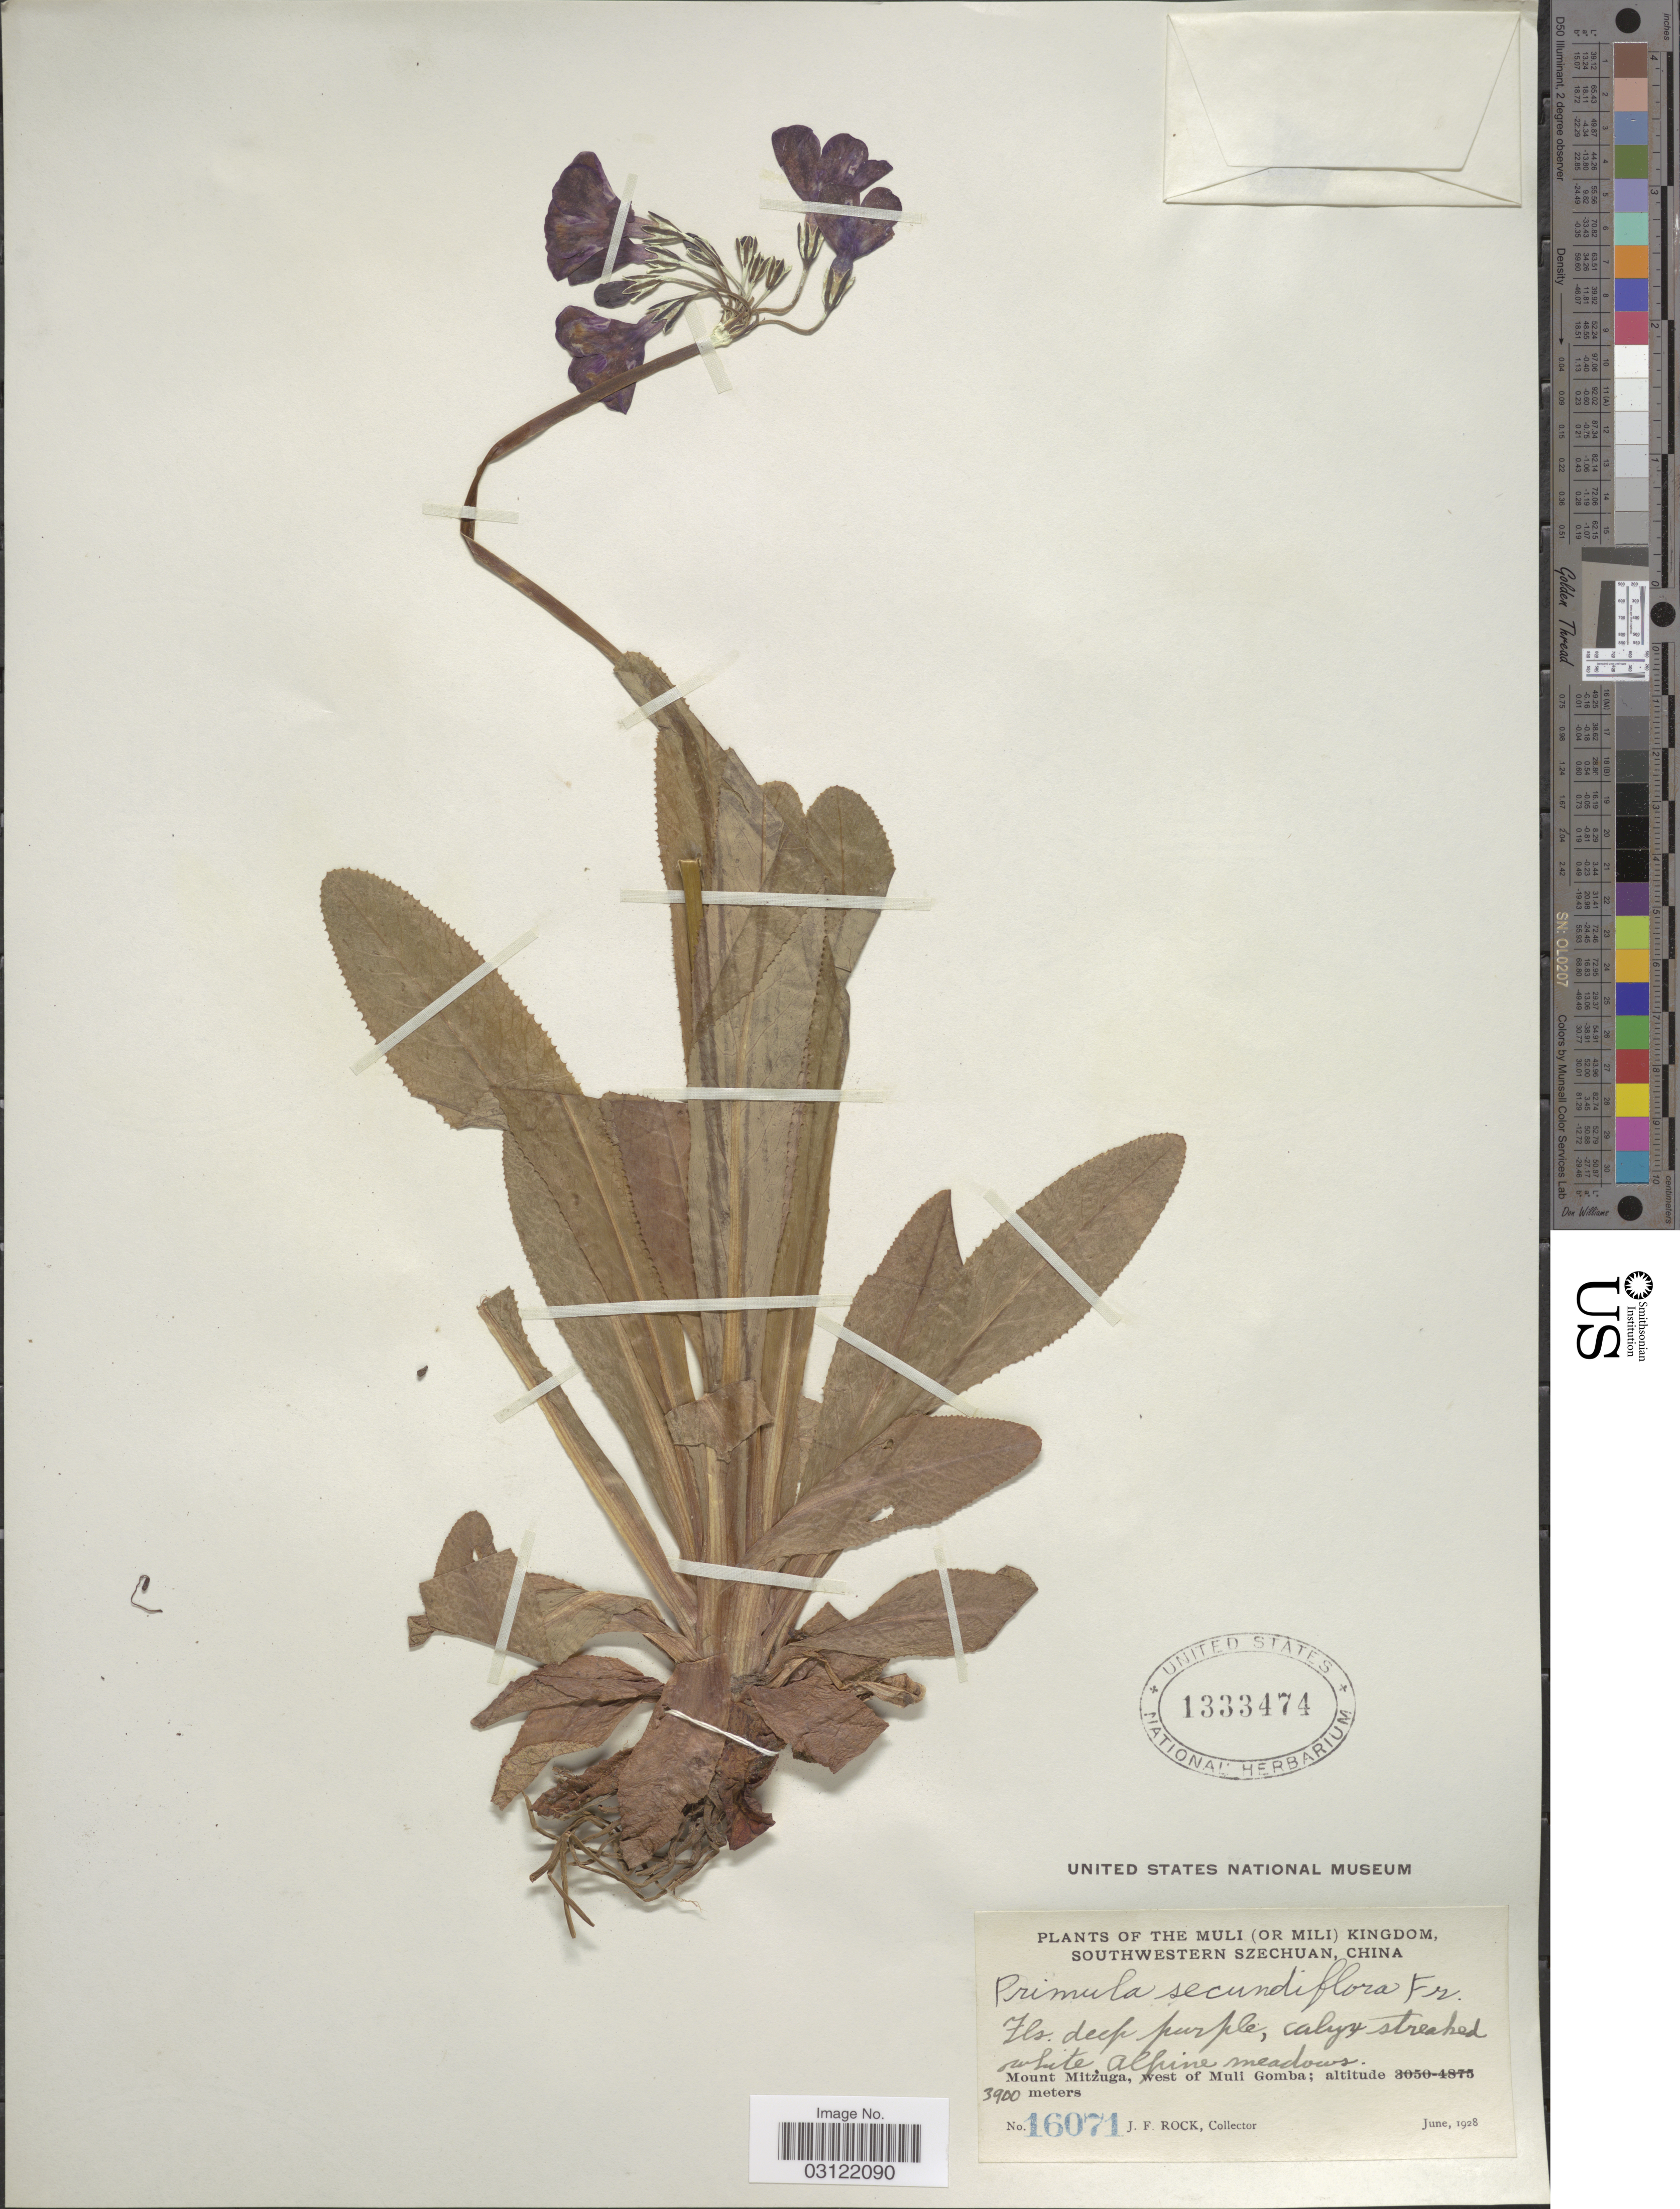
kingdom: Plantae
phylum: Tracheophyta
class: Magnoliopsida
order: Ericales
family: Primulaceae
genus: Primula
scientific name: Primula secundiflora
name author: Franch.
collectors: J. Rock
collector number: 16071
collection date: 1928-06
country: China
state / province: Sichuan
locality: The Muli (or Mili) Kingdom, Southwestern Szechuan, Mount Mitzuga, west of Muli Gomba.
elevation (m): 3900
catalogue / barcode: US 1333474